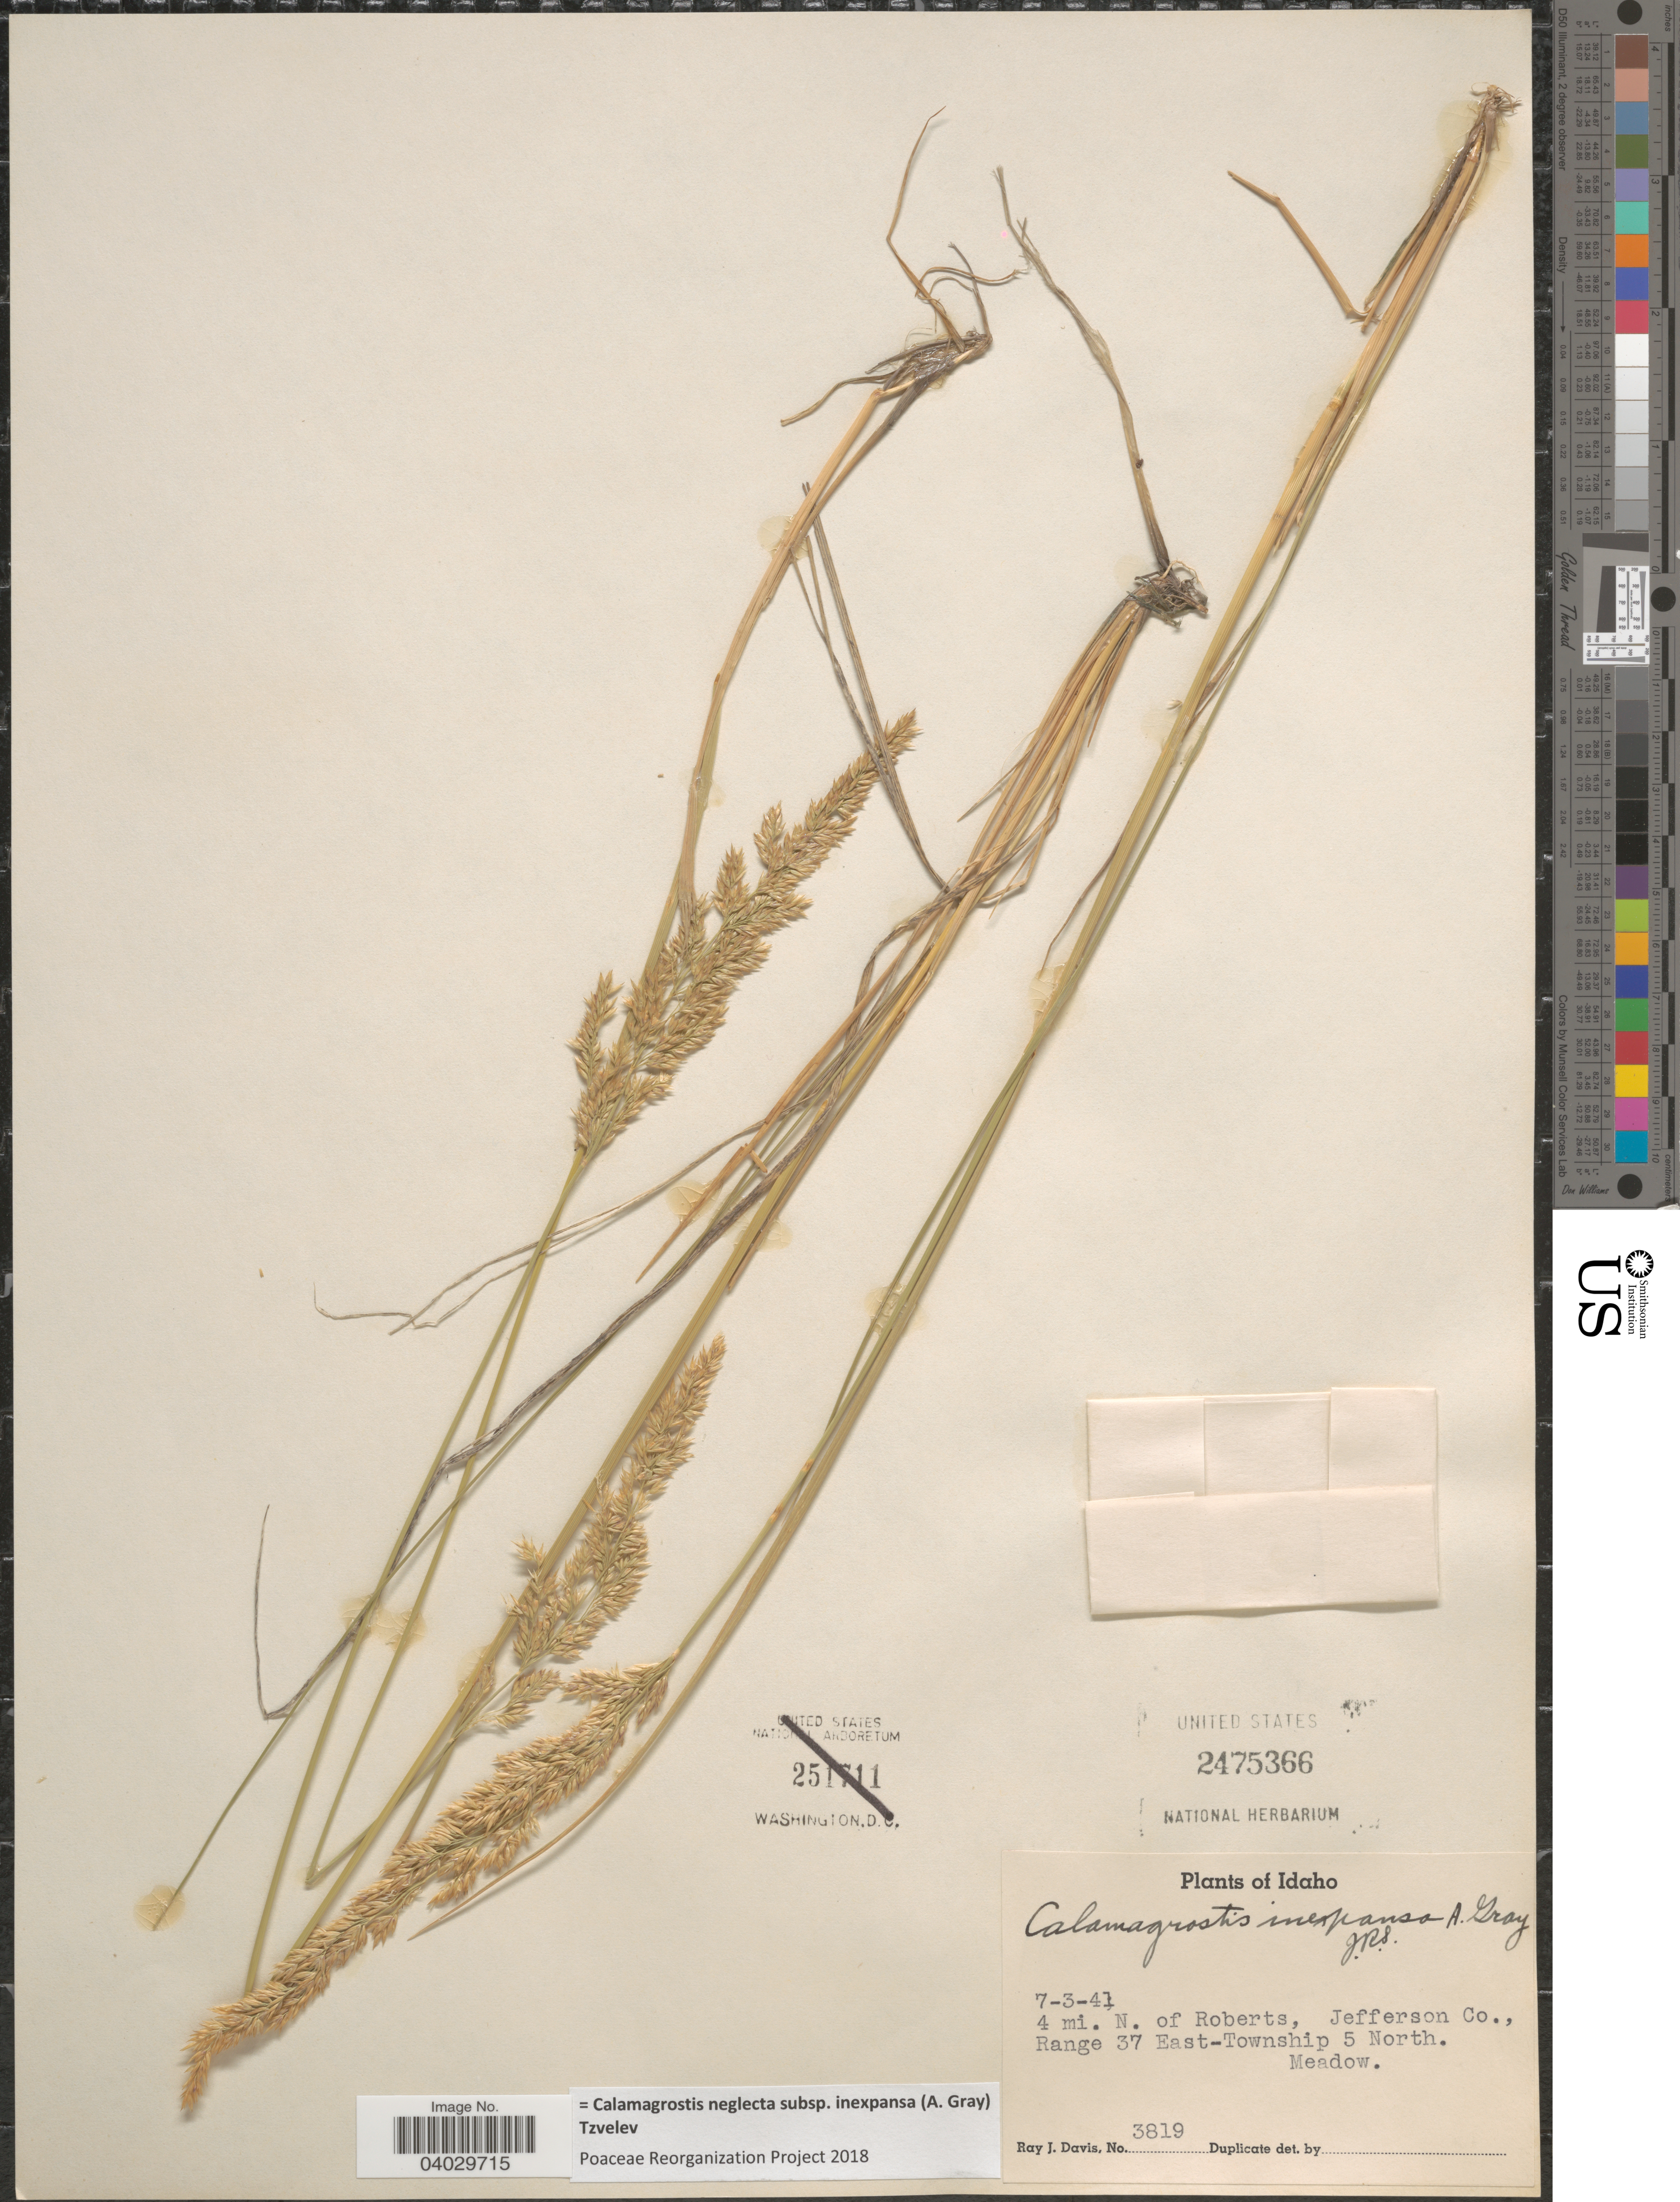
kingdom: Plantae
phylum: Tracheophyta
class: Liliopsida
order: Poales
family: Poaceae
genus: Calamagrostis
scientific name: Calamagrostis neglecta subsp. inexpansa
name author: (A. Gray) Tzvelev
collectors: R. Davis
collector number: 3819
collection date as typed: Transcribed d/m/y: 3/7/41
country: United States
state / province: Idaho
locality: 4 mi. N. of Roberts, Jefferson Co., Range 37 Eas-Township 5 North.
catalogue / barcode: US 2475366